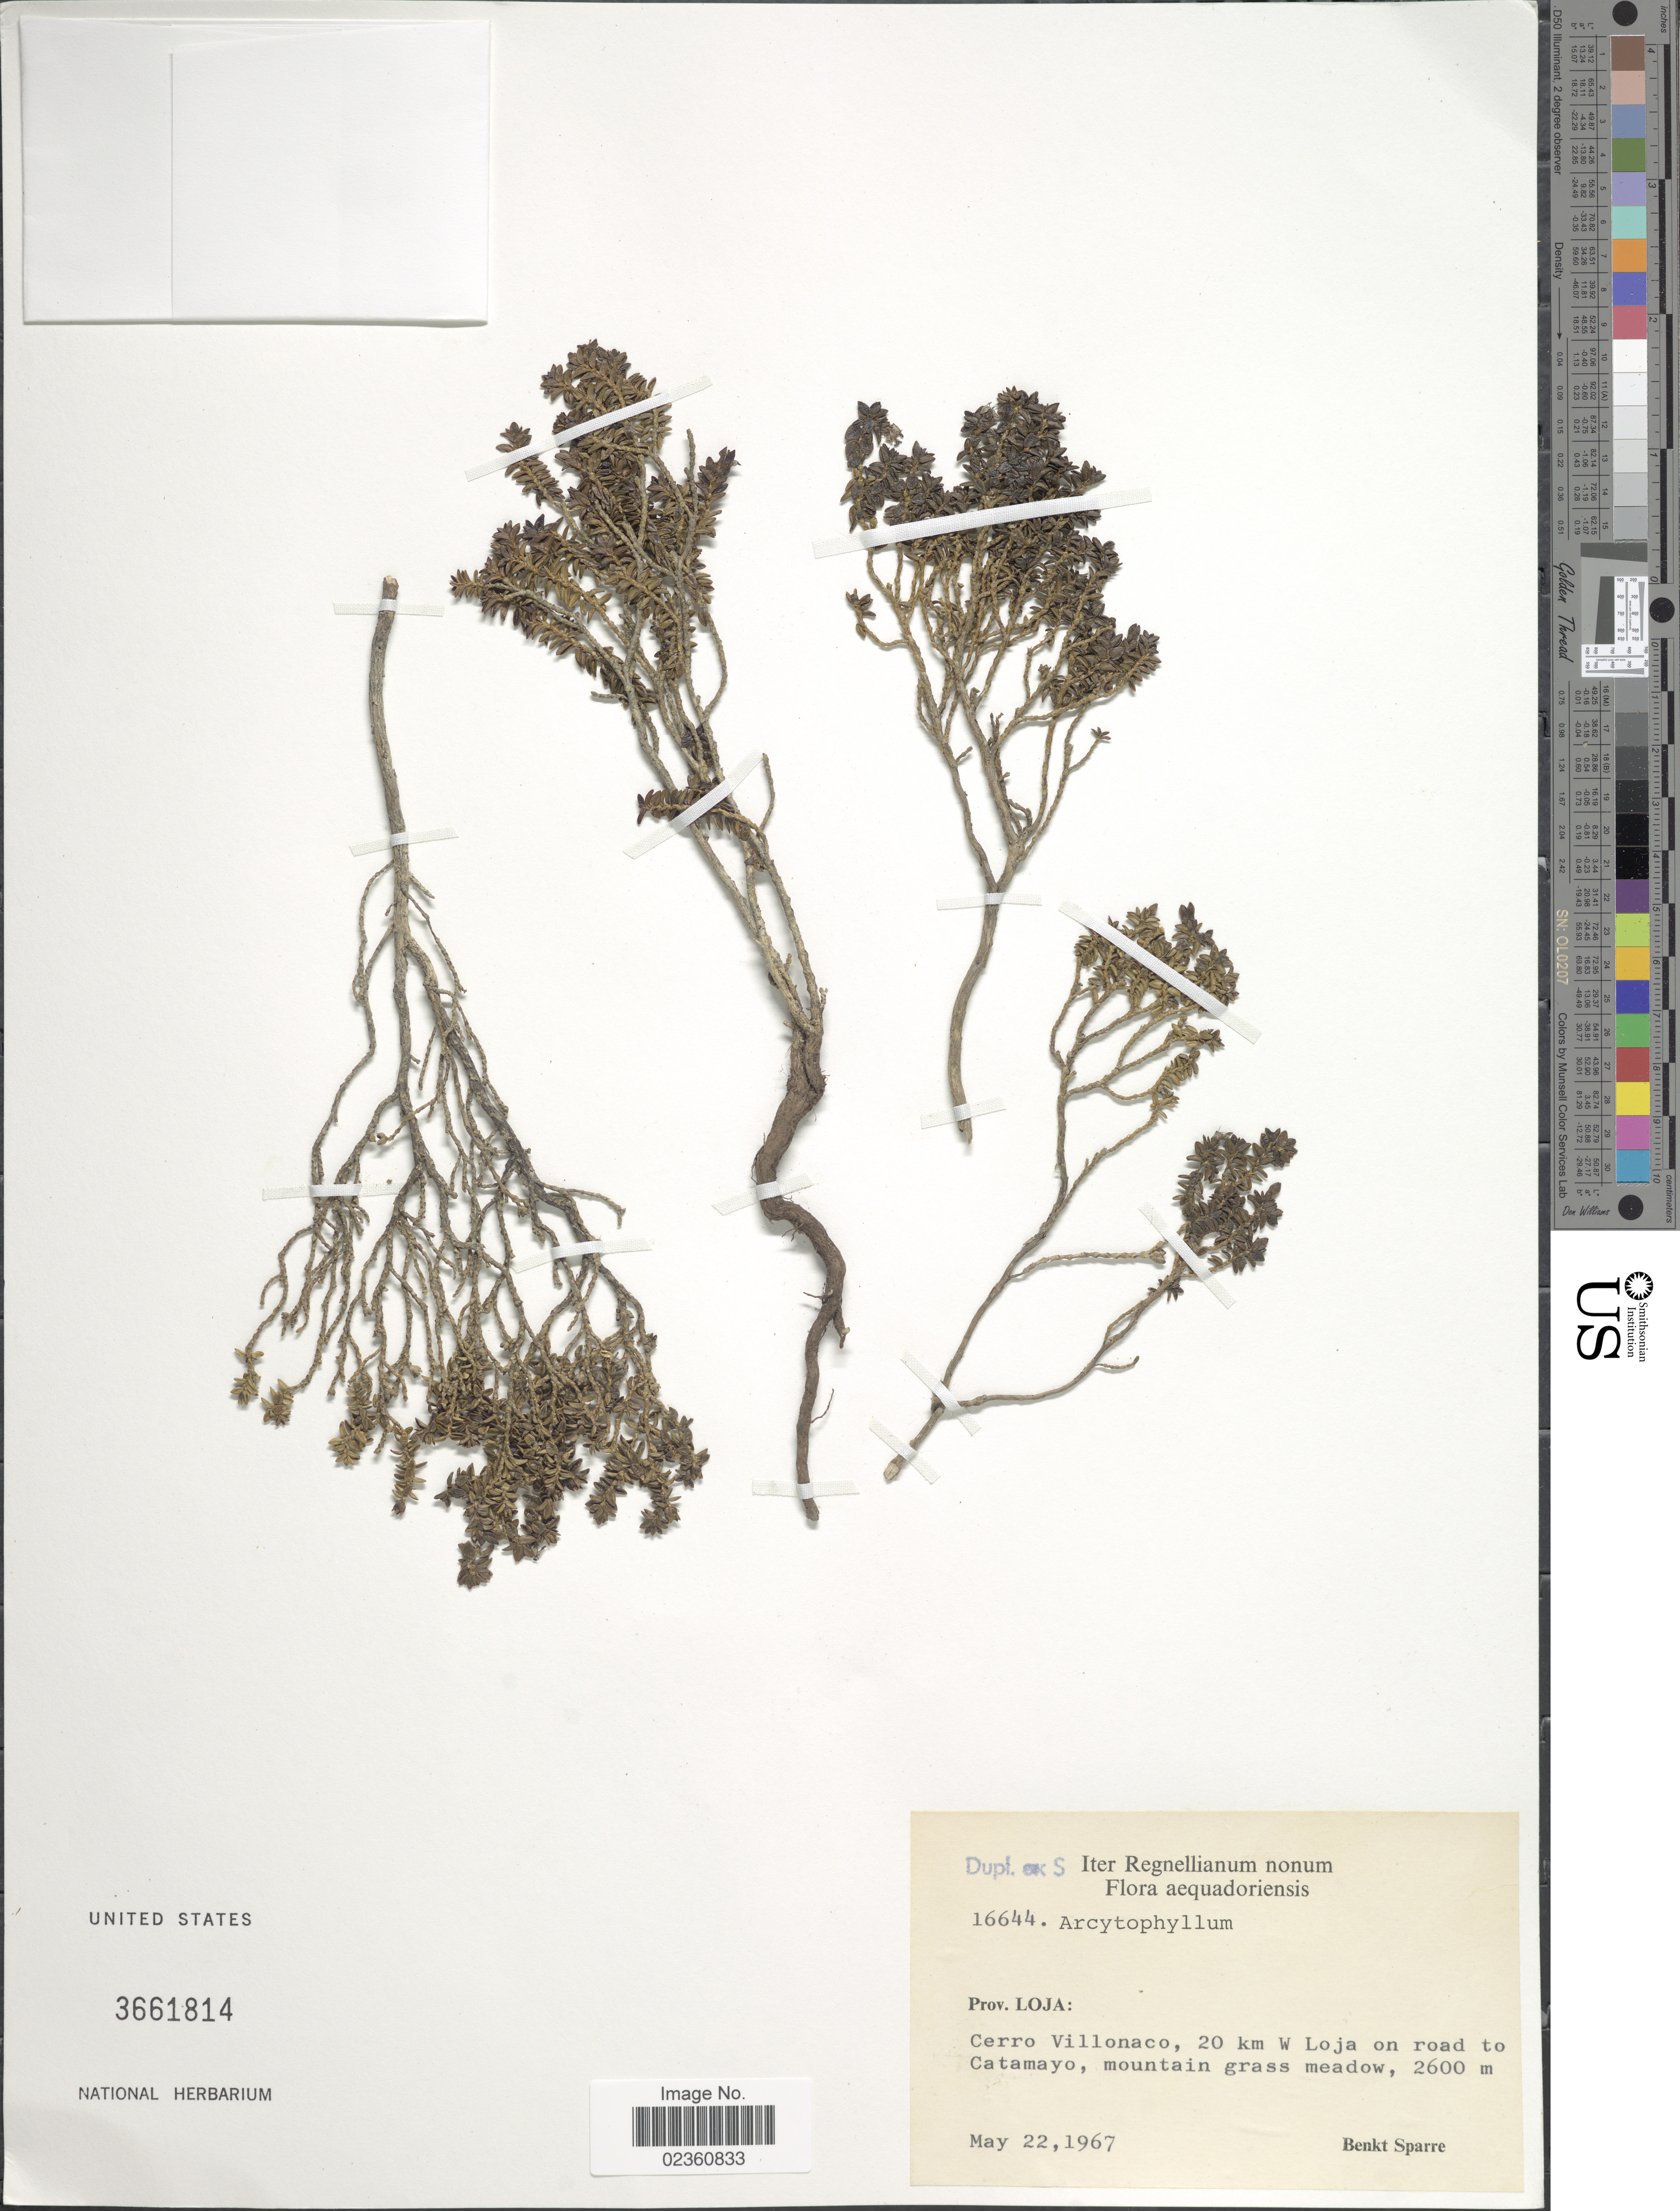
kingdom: Plantae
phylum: Tracheophyta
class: Magnoliopsida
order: Gentianales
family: Rubiaceae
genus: Arcytophyllum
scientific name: Arcytophyllum sp.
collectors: B. Sparre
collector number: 16644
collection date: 1967-05-22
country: Ecuador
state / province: Loja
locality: Aequadoriensis, Cerro Villonaco, 20 km W Loja on road to Catamayo, mountain grass meadow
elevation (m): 2600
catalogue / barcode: US 3661814